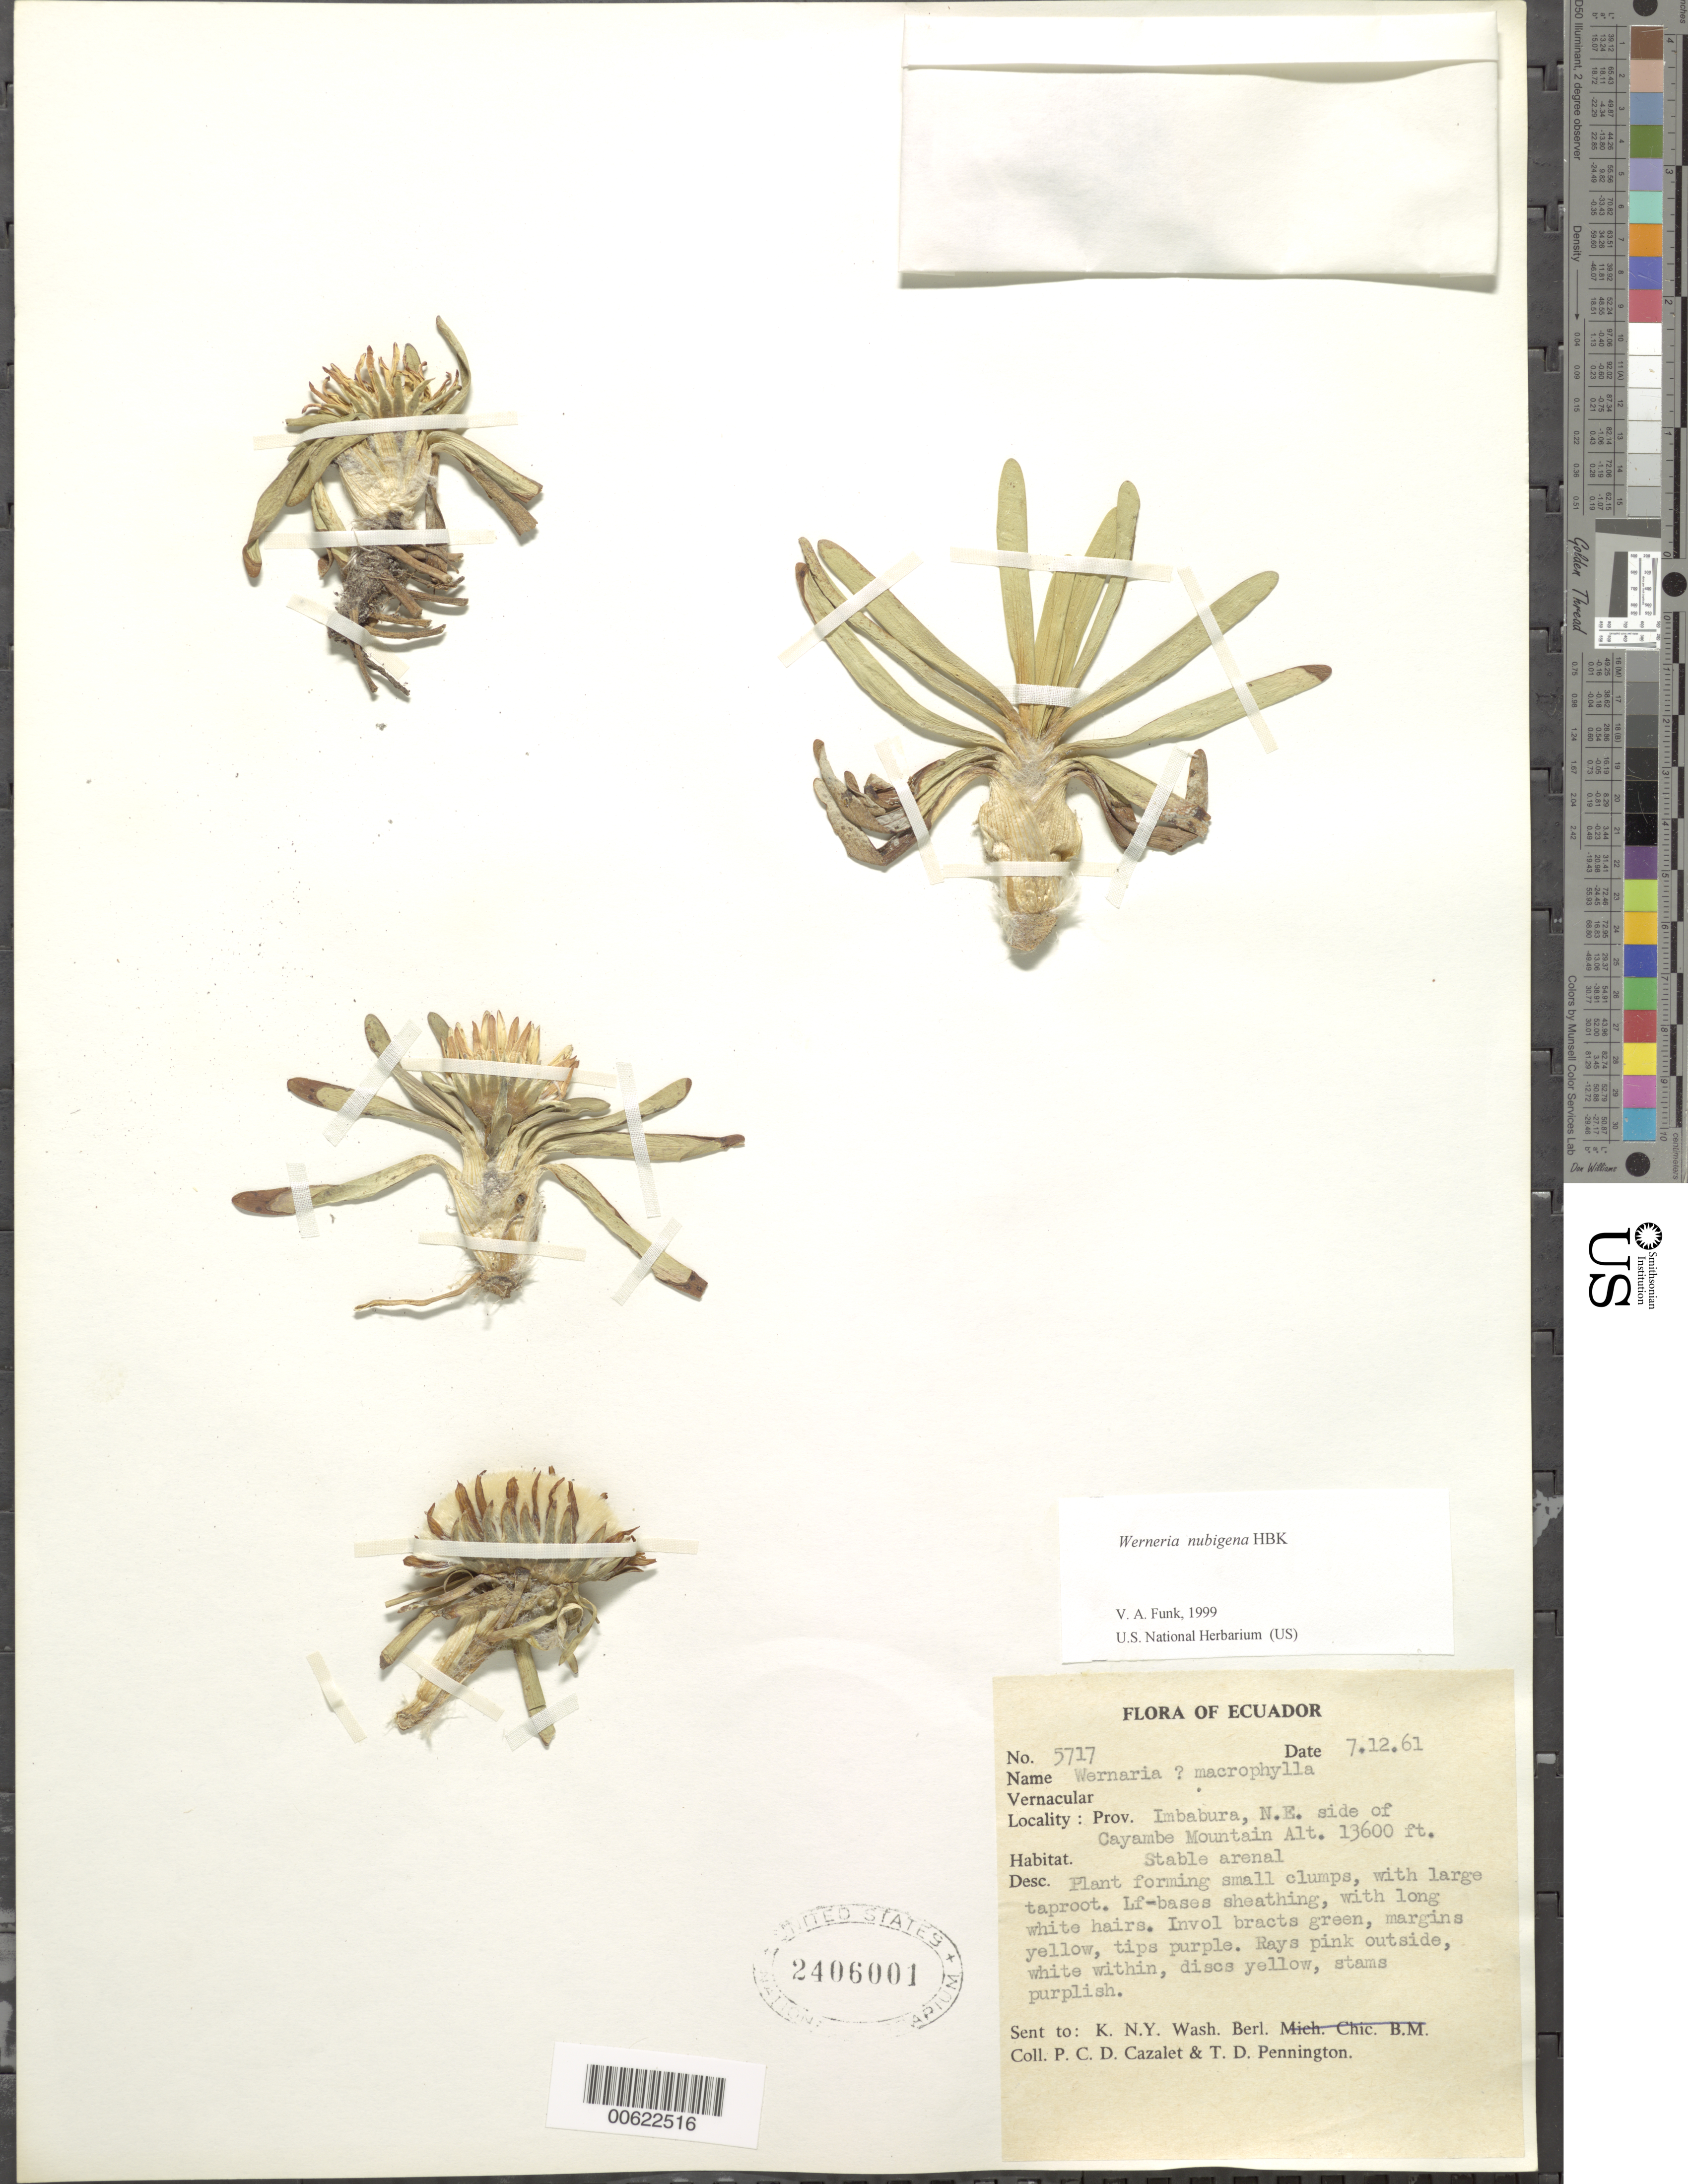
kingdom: Plantae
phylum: Tracheophyta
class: Magnoliopsida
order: Asterales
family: Asteraceae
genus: Werneria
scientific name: Werneria nubigena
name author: Kunth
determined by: Funk, Vicki A., (BOT), Smithsonian Institution - National Museum of Natural History (UNITED STATES)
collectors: L. E. Mora & T. D. Pennington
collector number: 5717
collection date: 1961-07-12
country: Ecuador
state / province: Imbabura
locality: Cayambe Mountain, NE side of [elev orig as 13600 ft.]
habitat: Stable arenal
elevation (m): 4145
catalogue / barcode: US 2406001